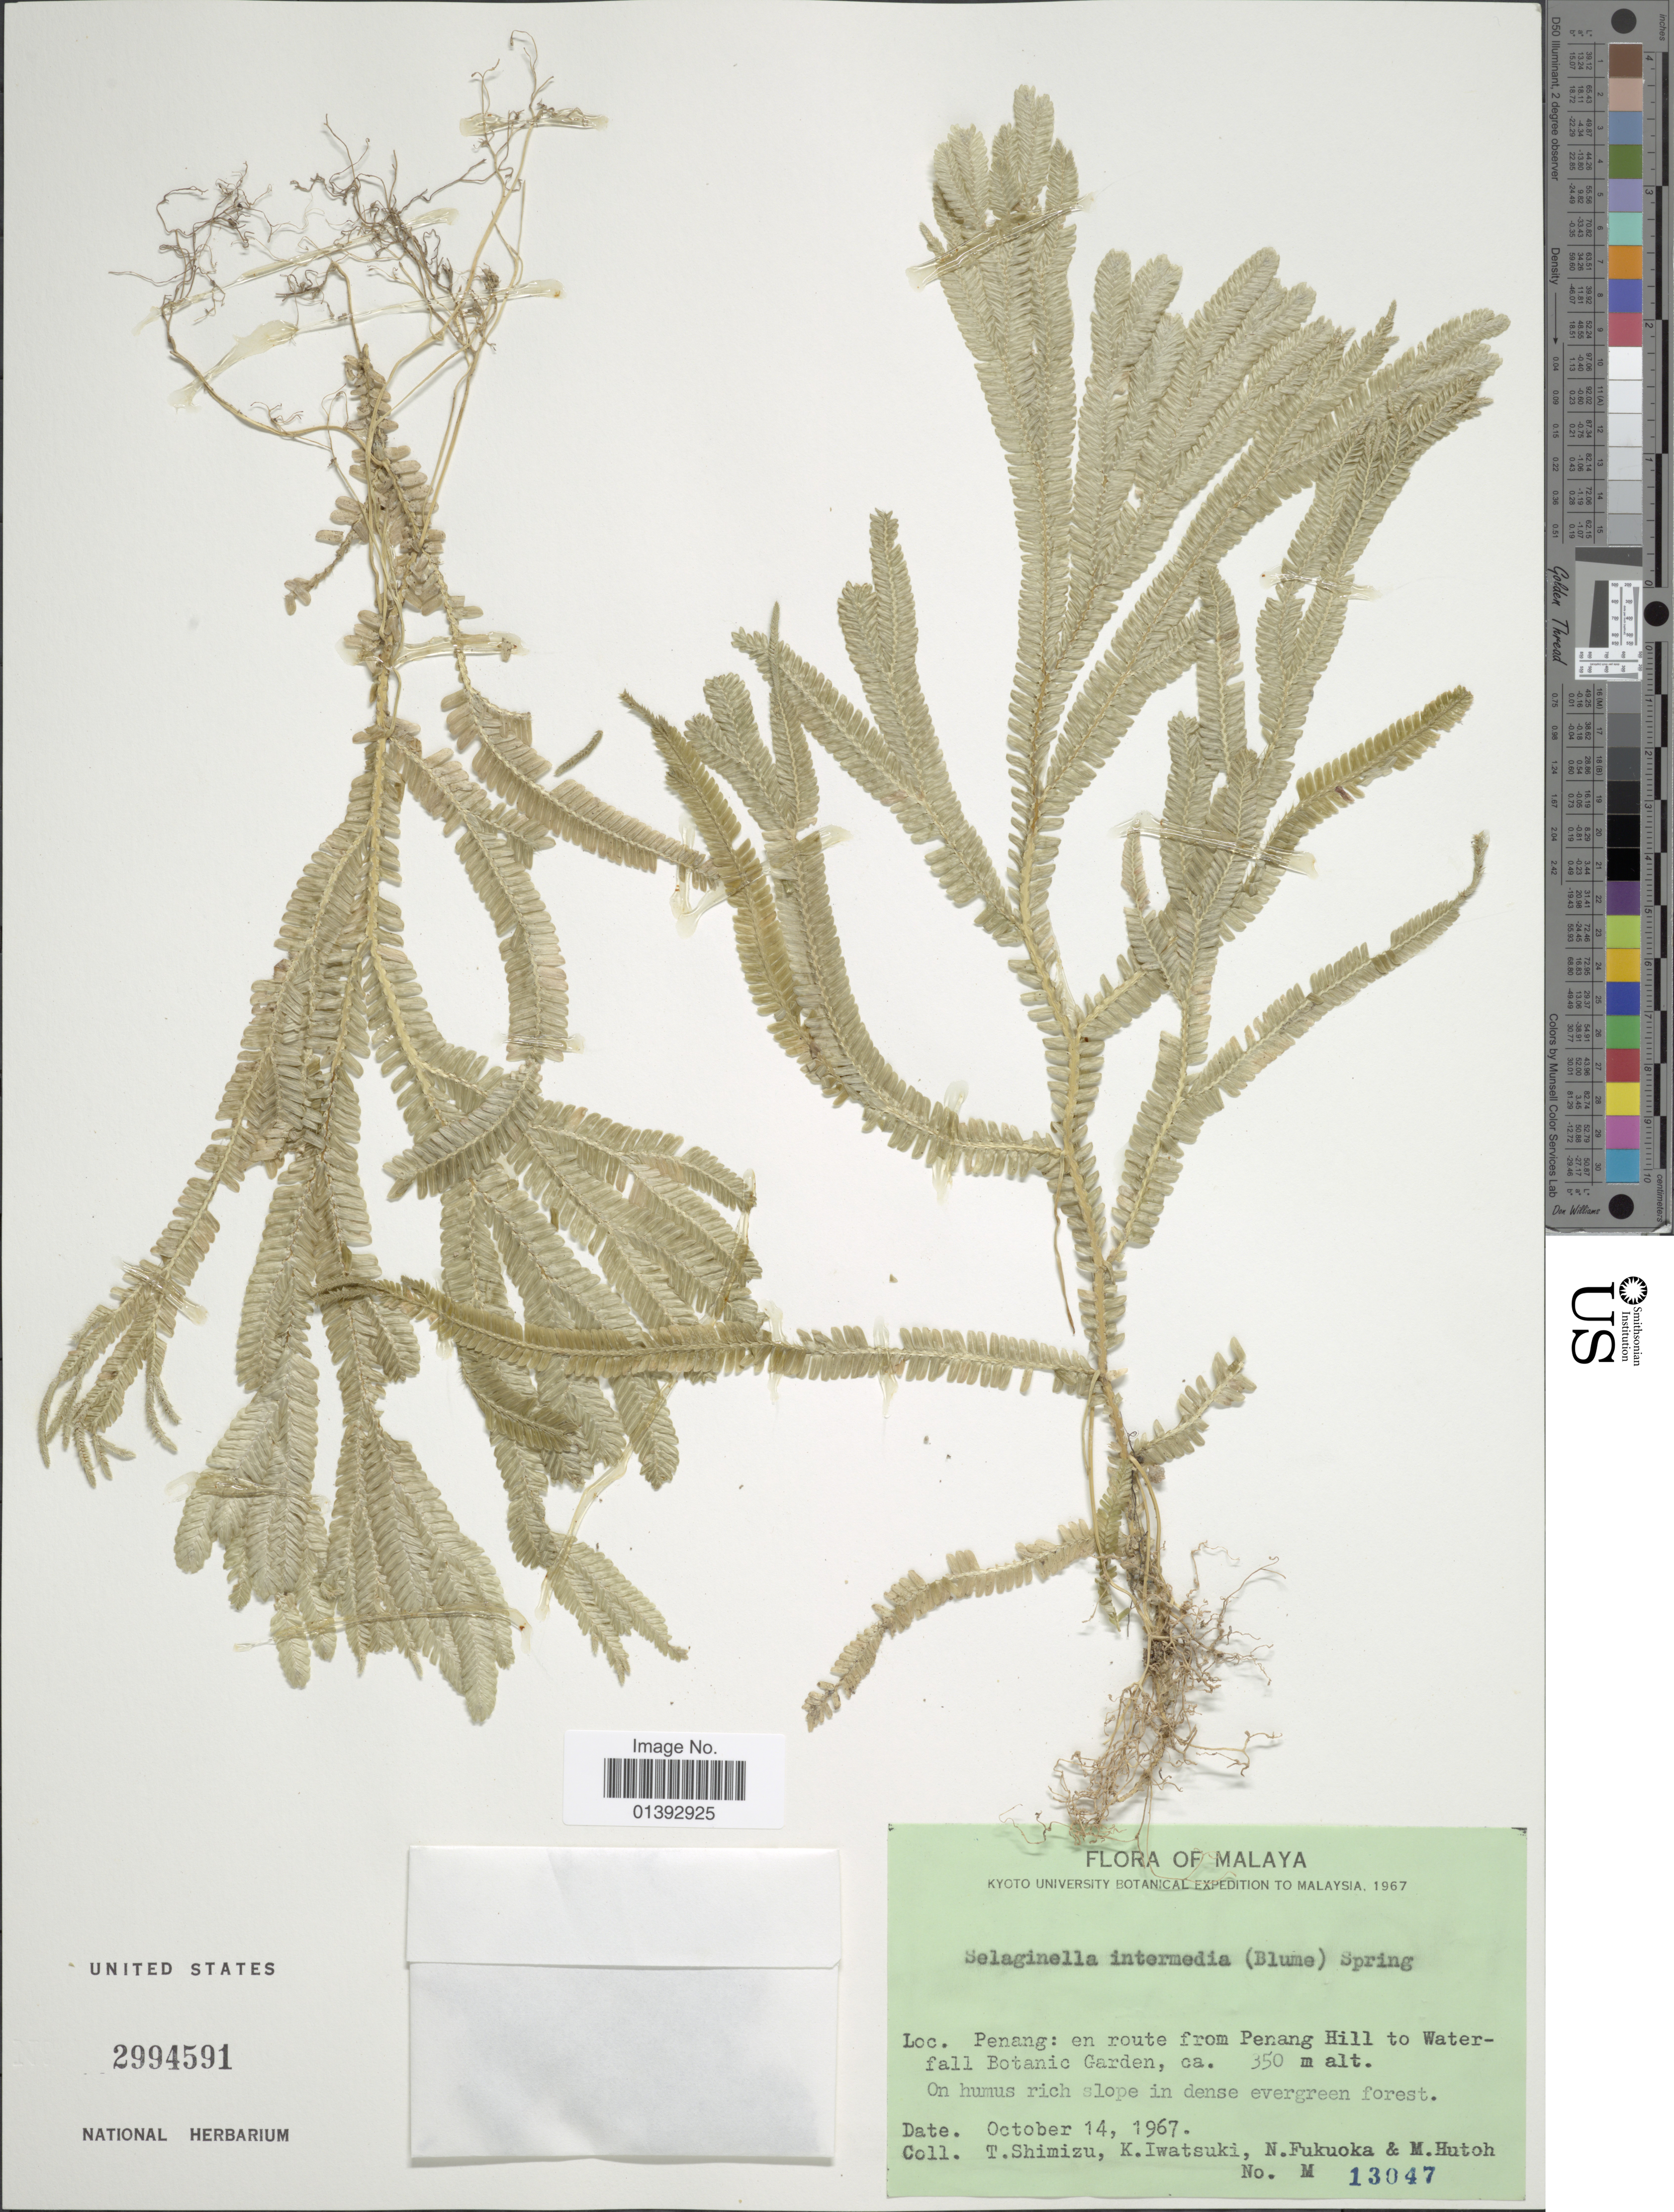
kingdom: Plantae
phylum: Tracheophyta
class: Lycopodiopsida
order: Selaginellales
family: Selaginellaceae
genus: Selaginella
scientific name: Selaginella intermedia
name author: (Blume) Spring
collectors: T. Shimizu, K. Iwatsuki, N. Fukuoka & M. Hutoh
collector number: M13047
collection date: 1967-10-14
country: Malaysia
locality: Penang: en route from Penang Hill to Waterfall Botanic Garden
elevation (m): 350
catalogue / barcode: US 2994591